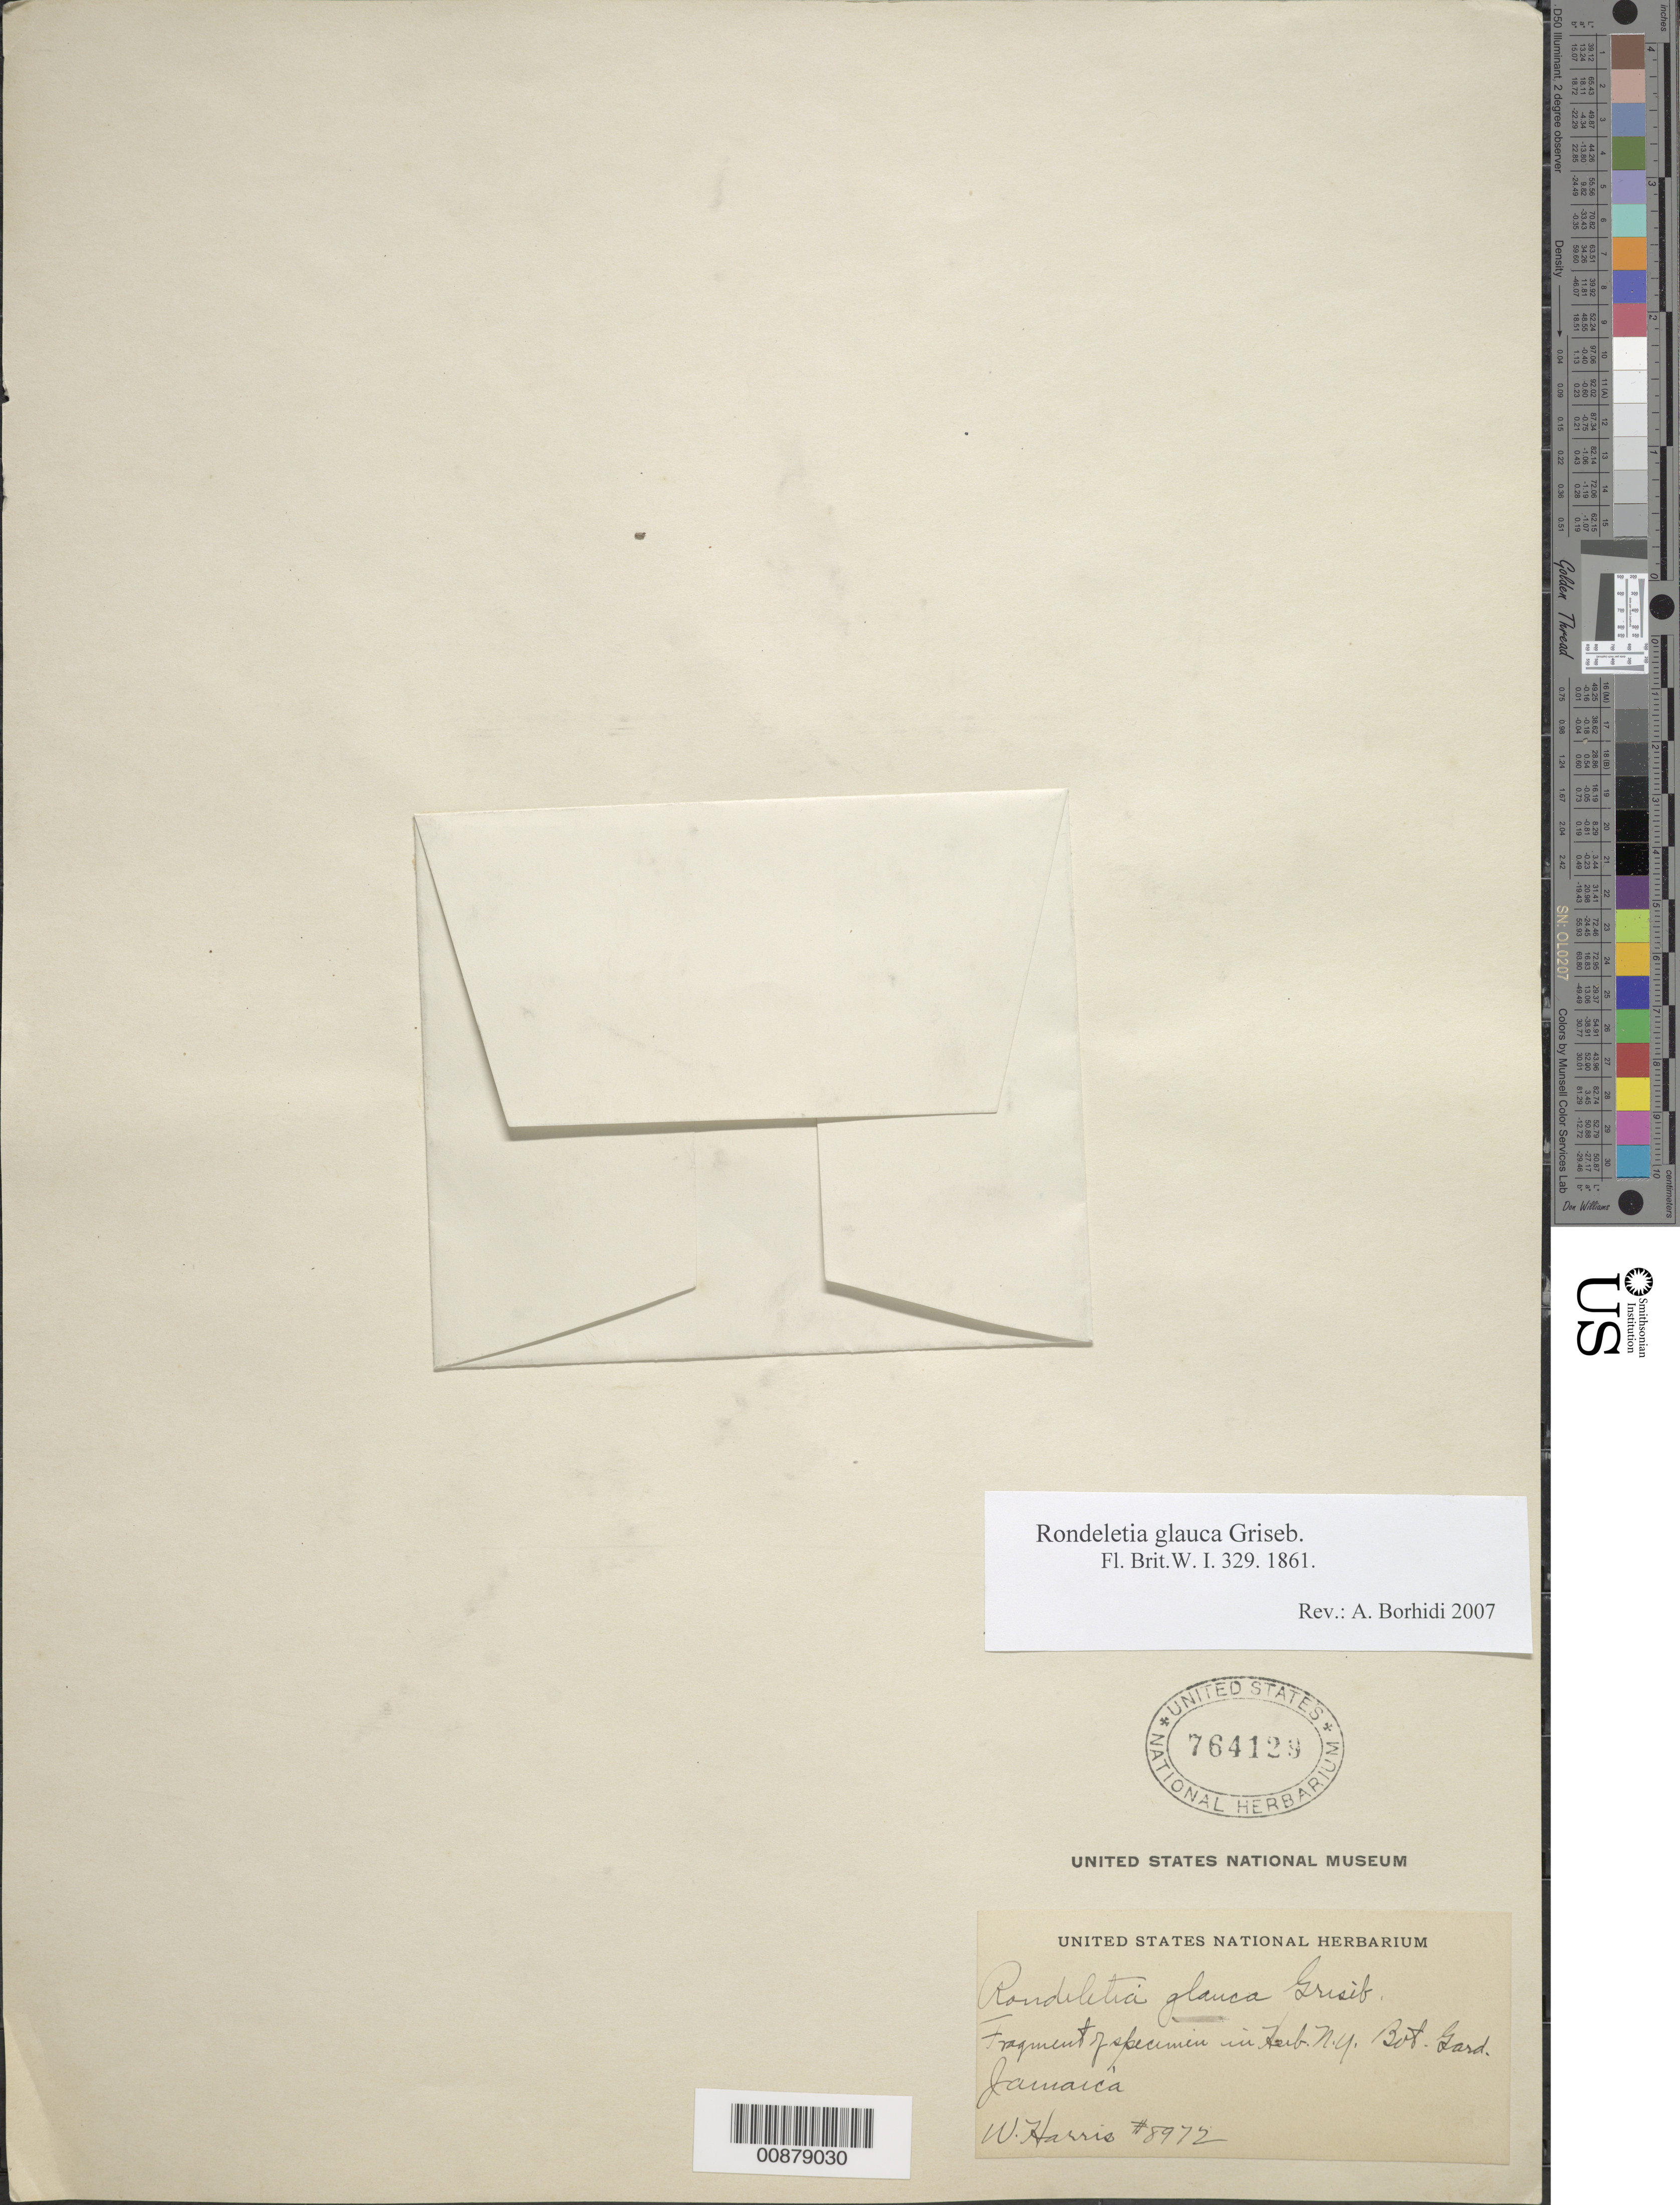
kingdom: Plantae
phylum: Tracheophyta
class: Magnoliopsida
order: Gentianales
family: Rubiaceae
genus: Rondeletia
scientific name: Rondeletia glauca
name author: Griseb.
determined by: Borhidi, Attila L.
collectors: W. H. Harris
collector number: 8972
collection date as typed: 11 Aug 1905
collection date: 1905-08-11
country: Jamaica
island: Jamaica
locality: Holly Mount.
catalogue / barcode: US 764129